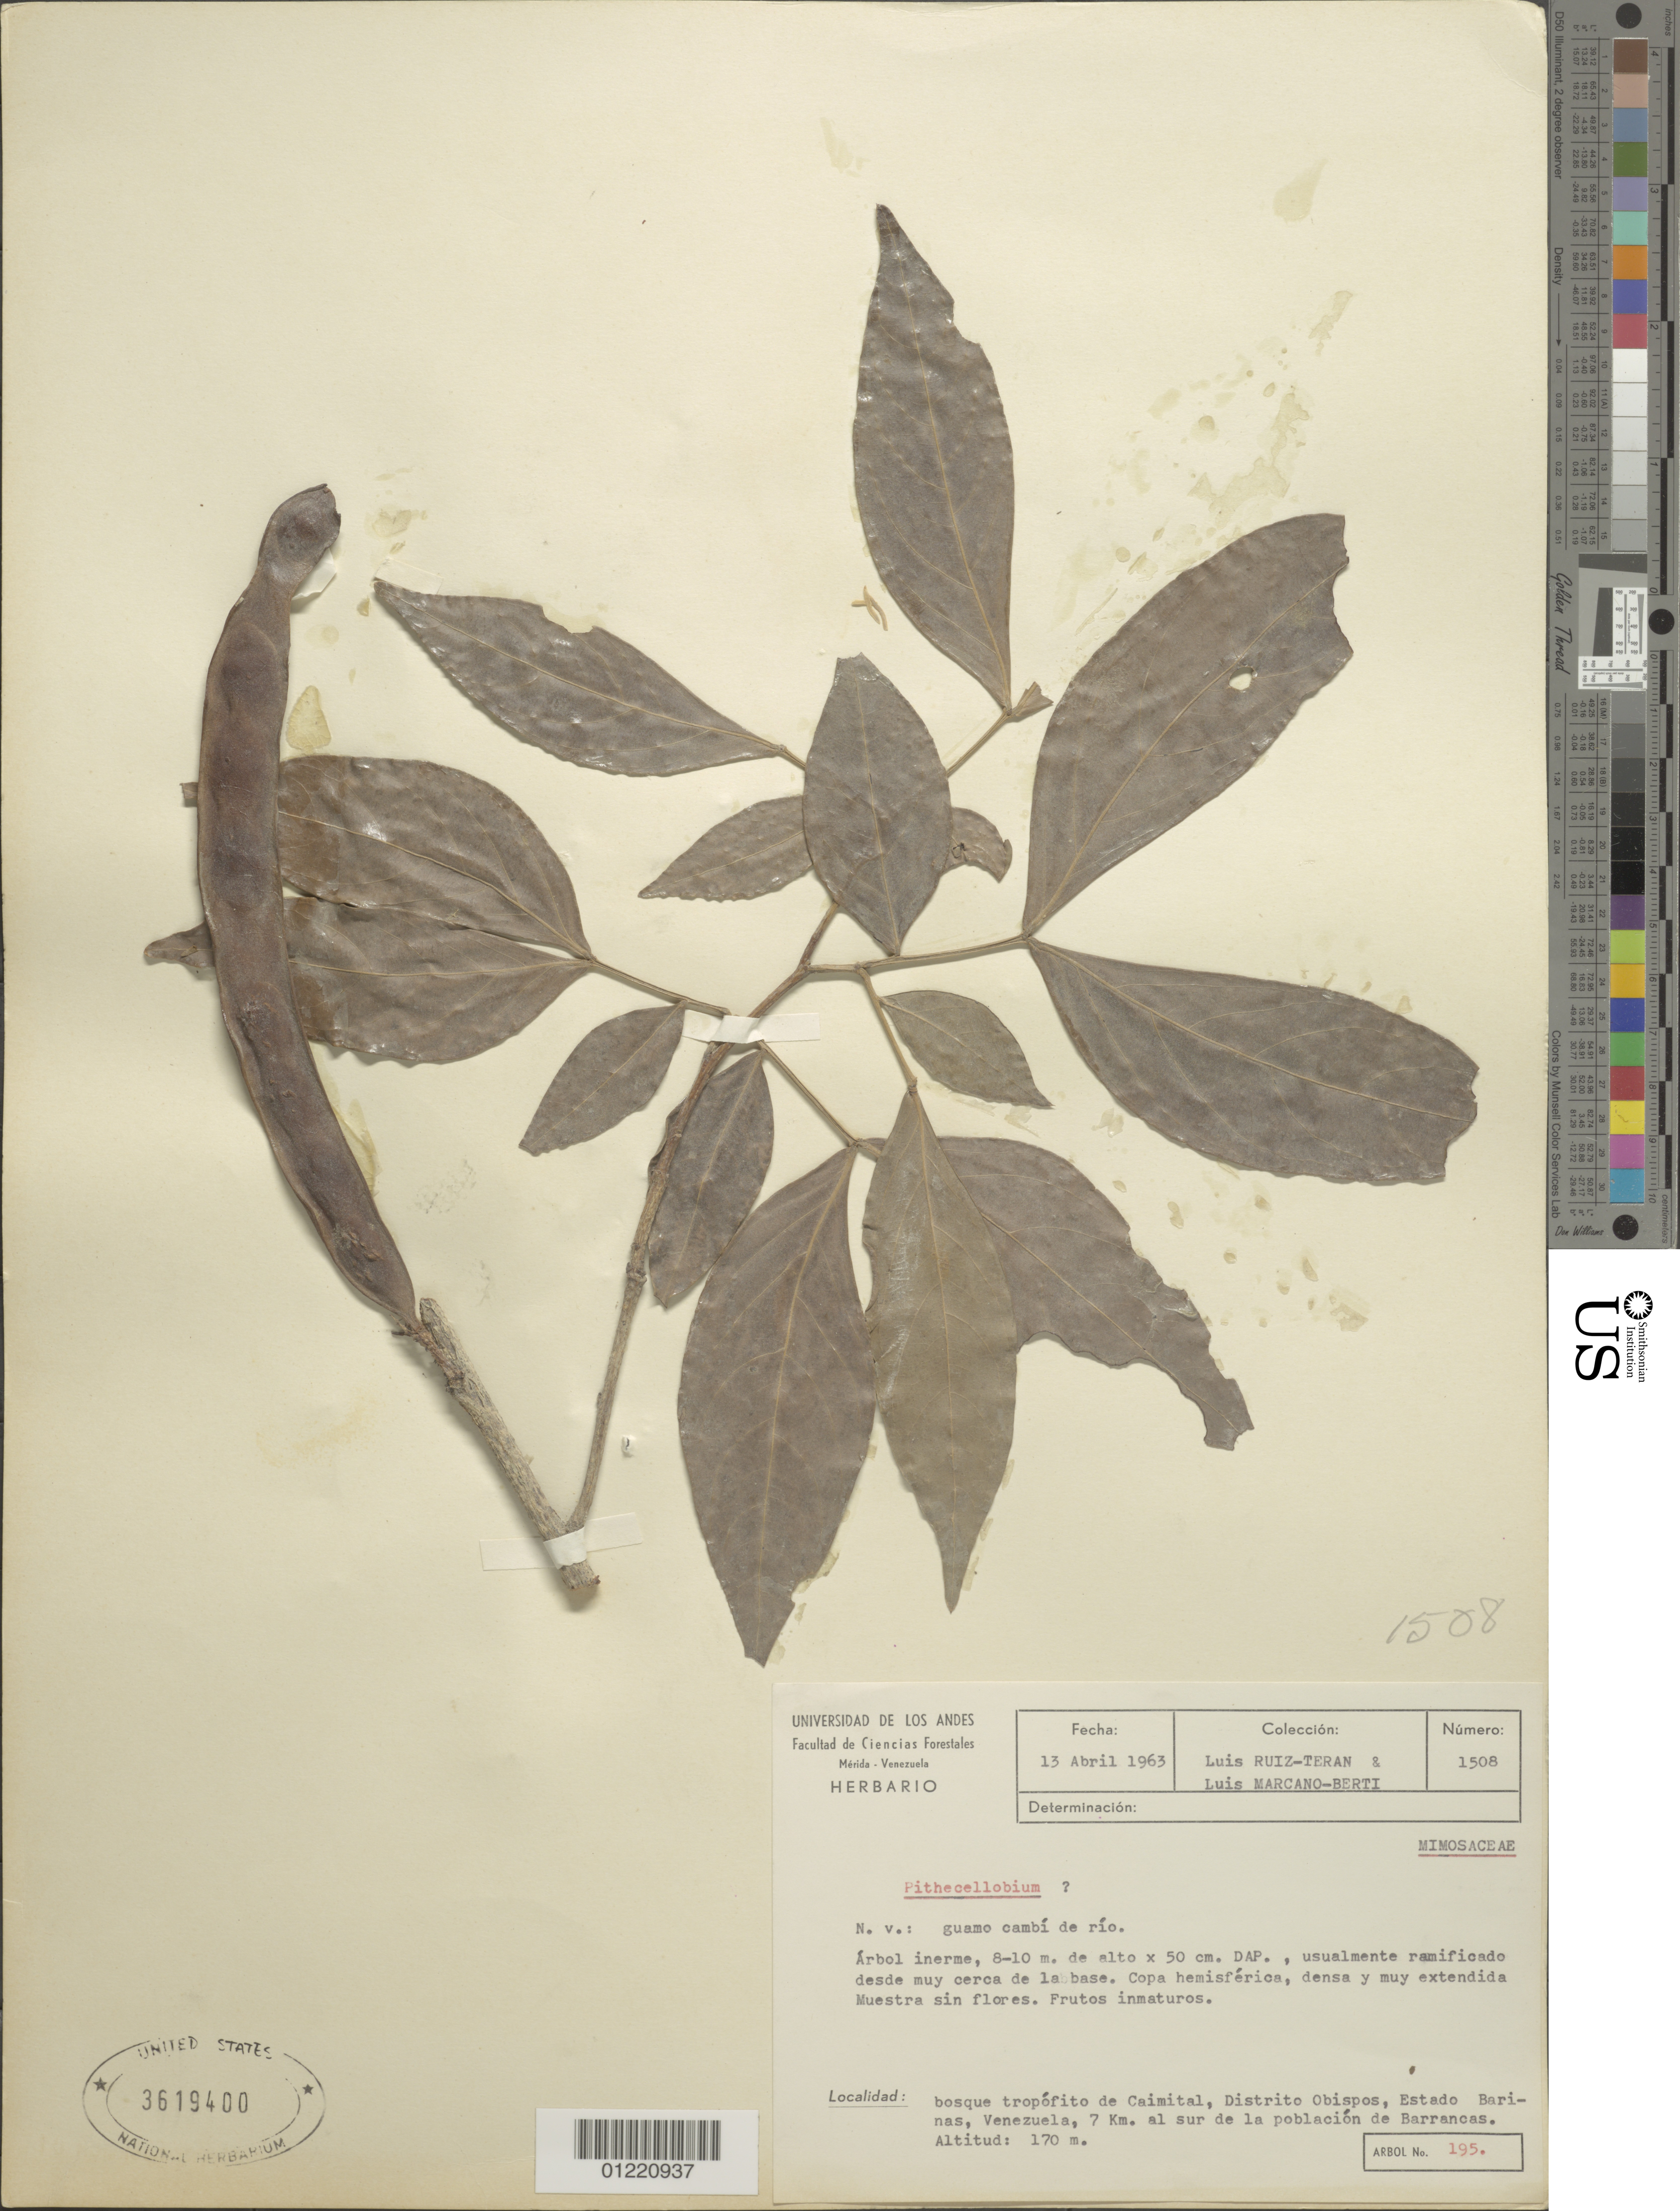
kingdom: Plantae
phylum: Tracheophyta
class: Magnoliopsida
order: Fabales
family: Fabaceae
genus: Pithecellobium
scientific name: Pithecellobium sp.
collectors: L. E. Ruíz-Terán & L. Marcano-Berti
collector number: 1508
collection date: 1963-04-13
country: Venezuela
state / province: Barinas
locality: bosque tropófito de Caimital, Parroquia Obispos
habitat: bosque tropófito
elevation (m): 170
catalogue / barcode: US 3619400